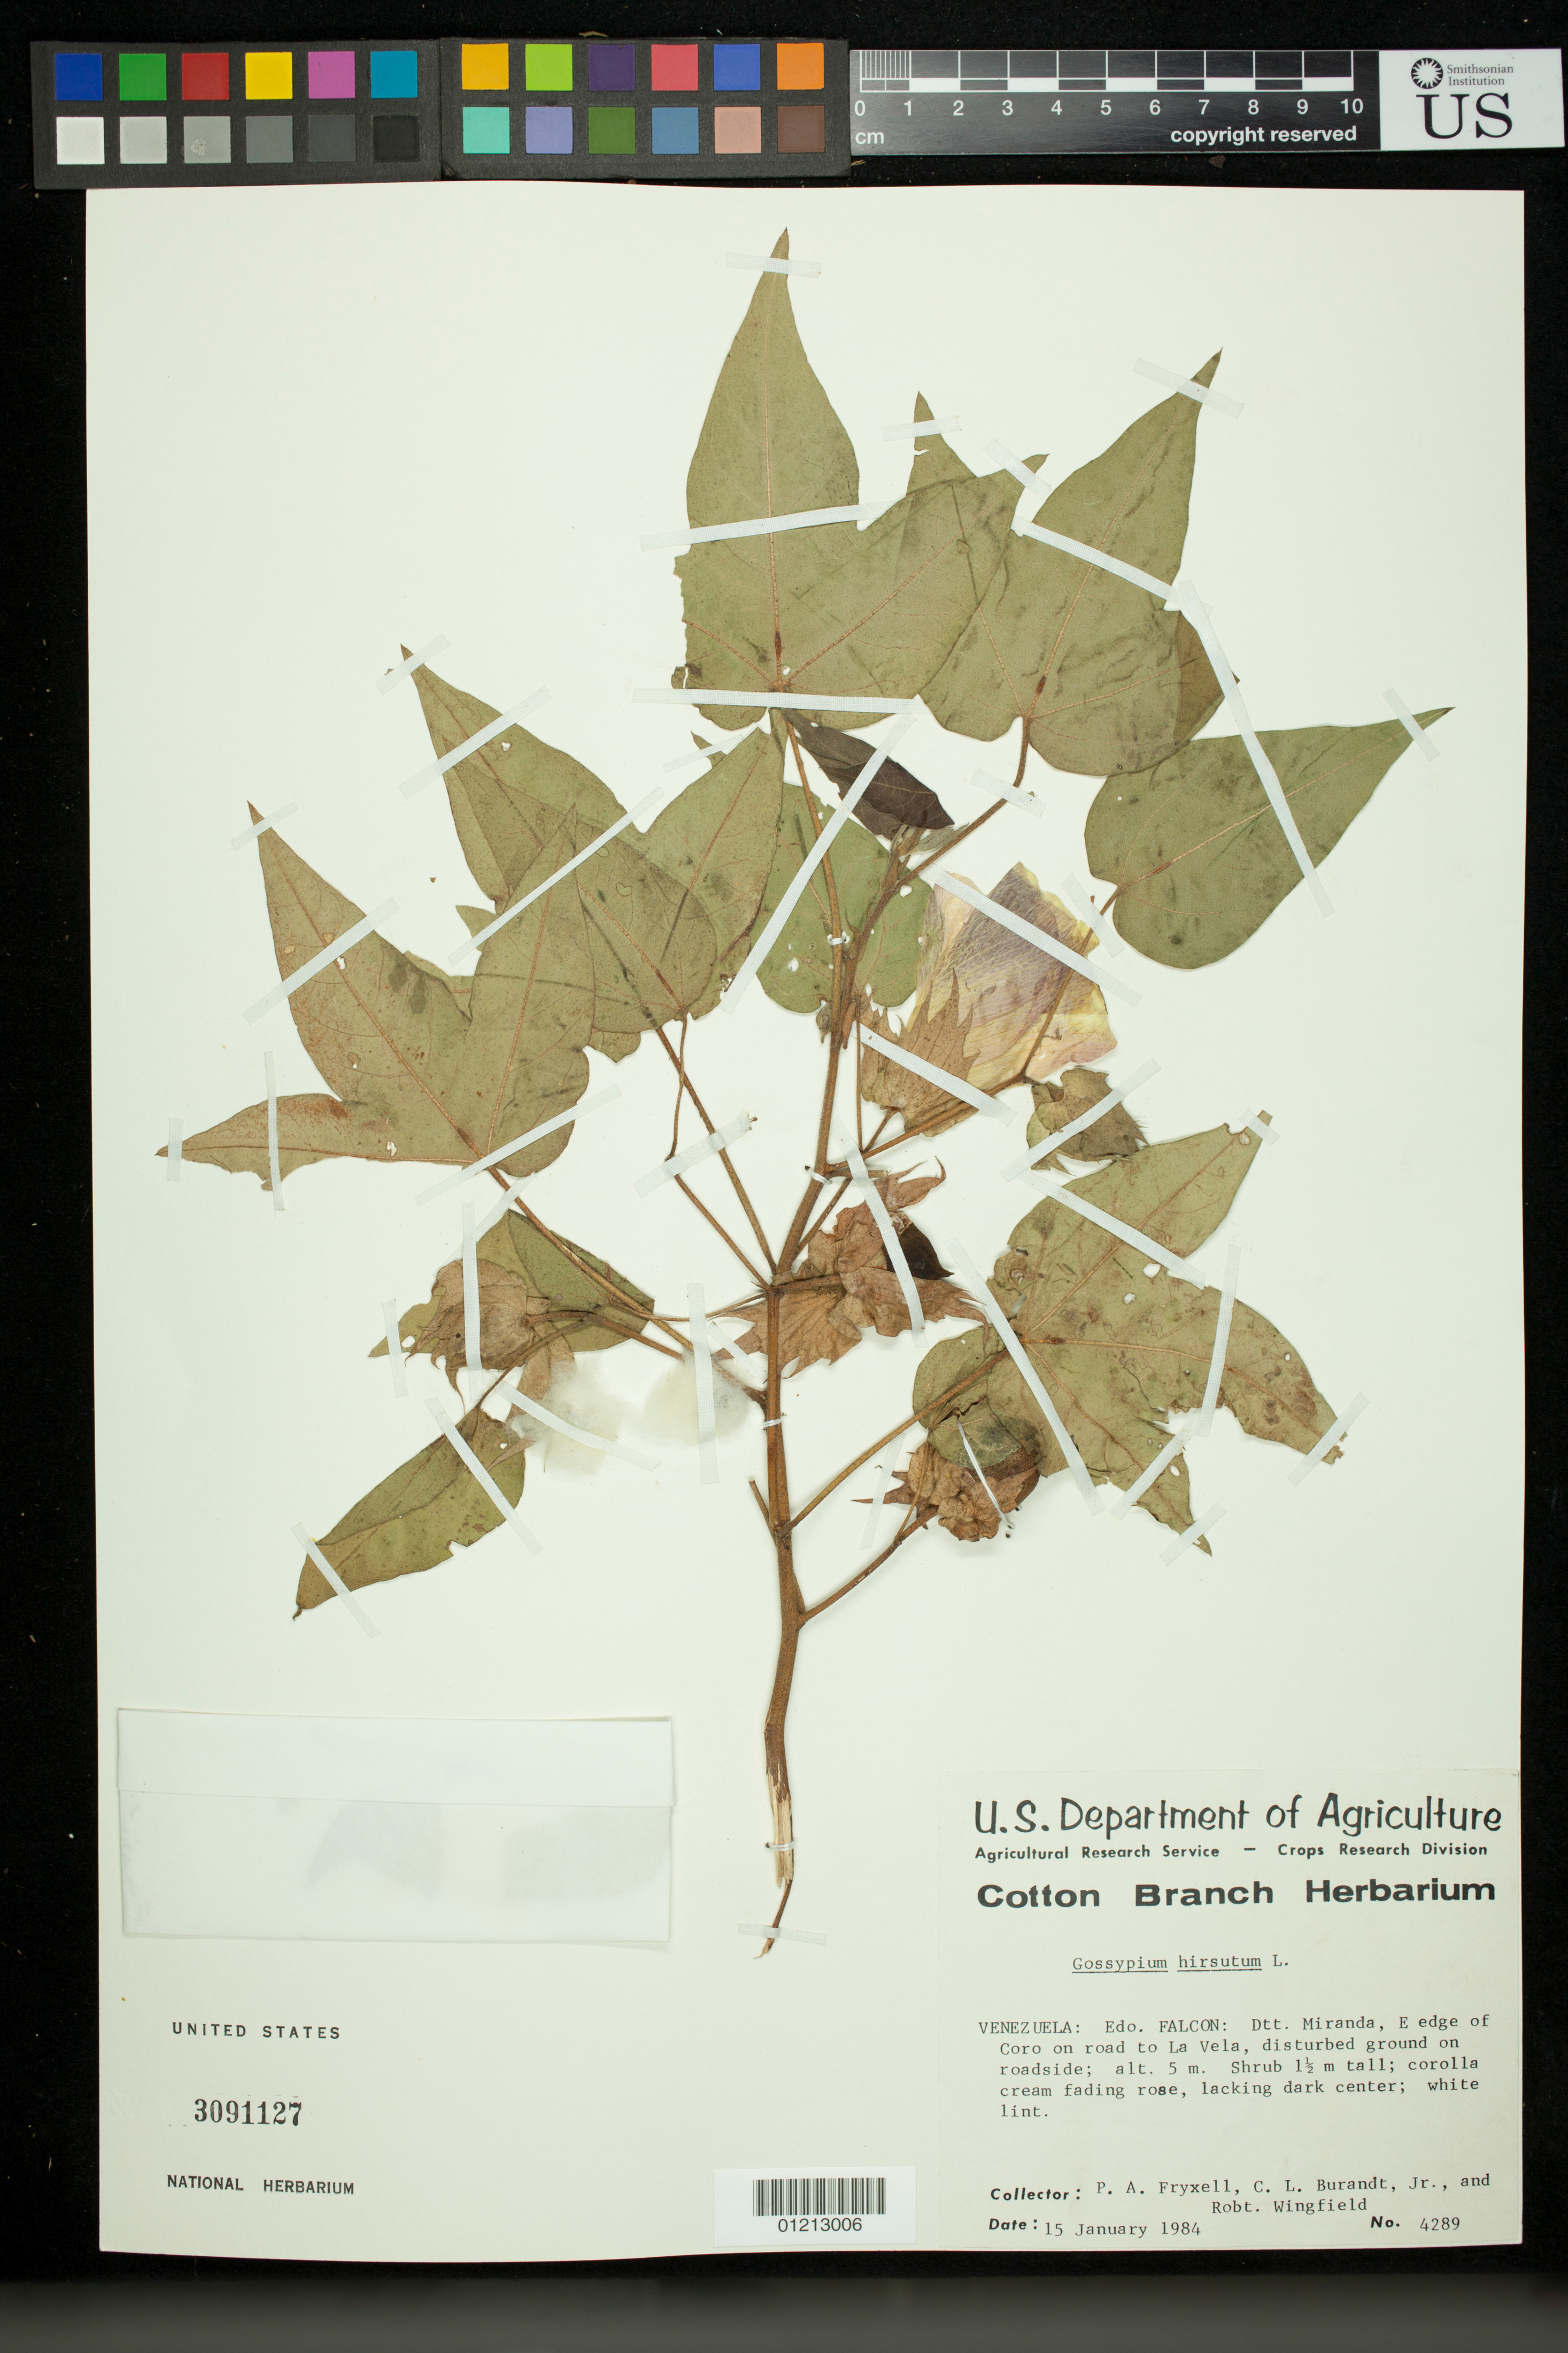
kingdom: Plantae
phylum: Tracheophyta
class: Magnoliopsida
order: Malvales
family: Malvaceae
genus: Gossypium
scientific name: Gossypium hirsutum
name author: L.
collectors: P. A. Fryxell, C. Burandt Jr. & R. Wingfield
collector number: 4289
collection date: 1984-01-15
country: Venezuela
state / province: Falcón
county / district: Miranda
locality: E edge of Coro on road to La Vela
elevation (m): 5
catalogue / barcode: US 3091127